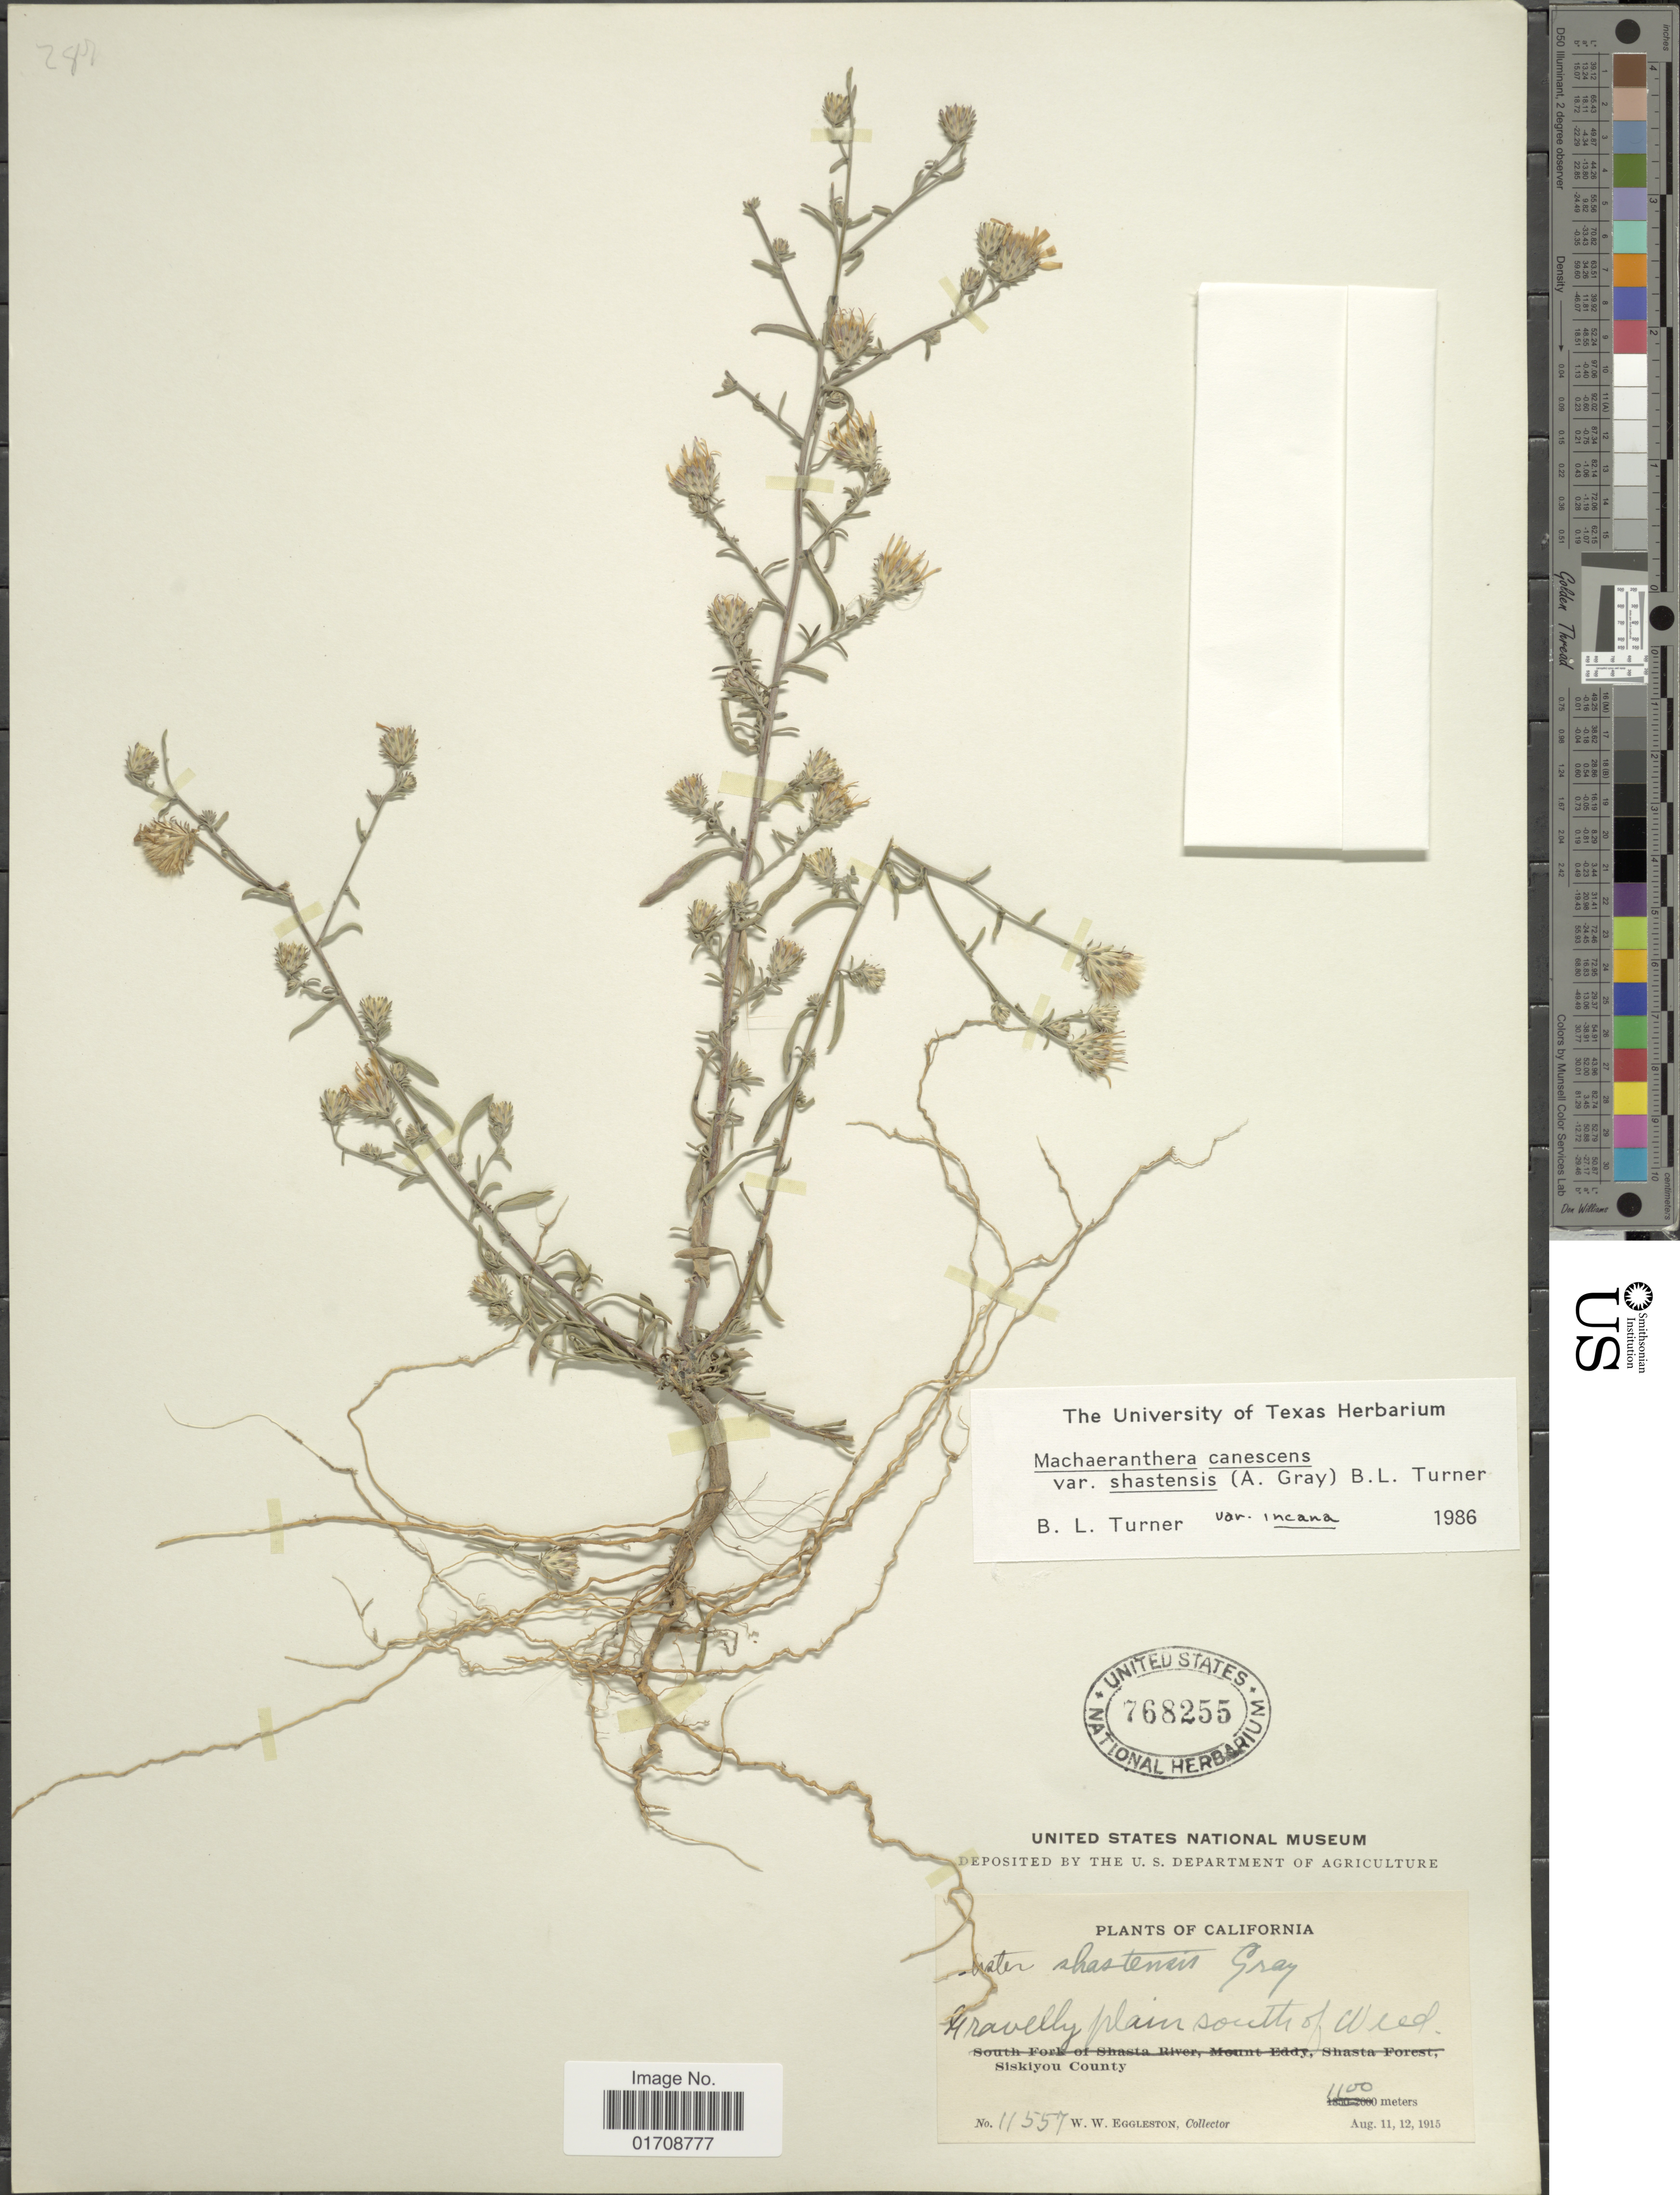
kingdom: Plantae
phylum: Tracheophyta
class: Magnoliopsida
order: Asterales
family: Asteraceae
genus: Machaeranthera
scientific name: Machaeranthera canescens var. shastensis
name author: (A. Gray) B.L. Turner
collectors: W. W. Eggleston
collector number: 11557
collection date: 1915-08-11/1915-08-12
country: United States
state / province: California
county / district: Siskiyou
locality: South of Weed, Siskiyou County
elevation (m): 1100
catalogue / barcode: US 768255